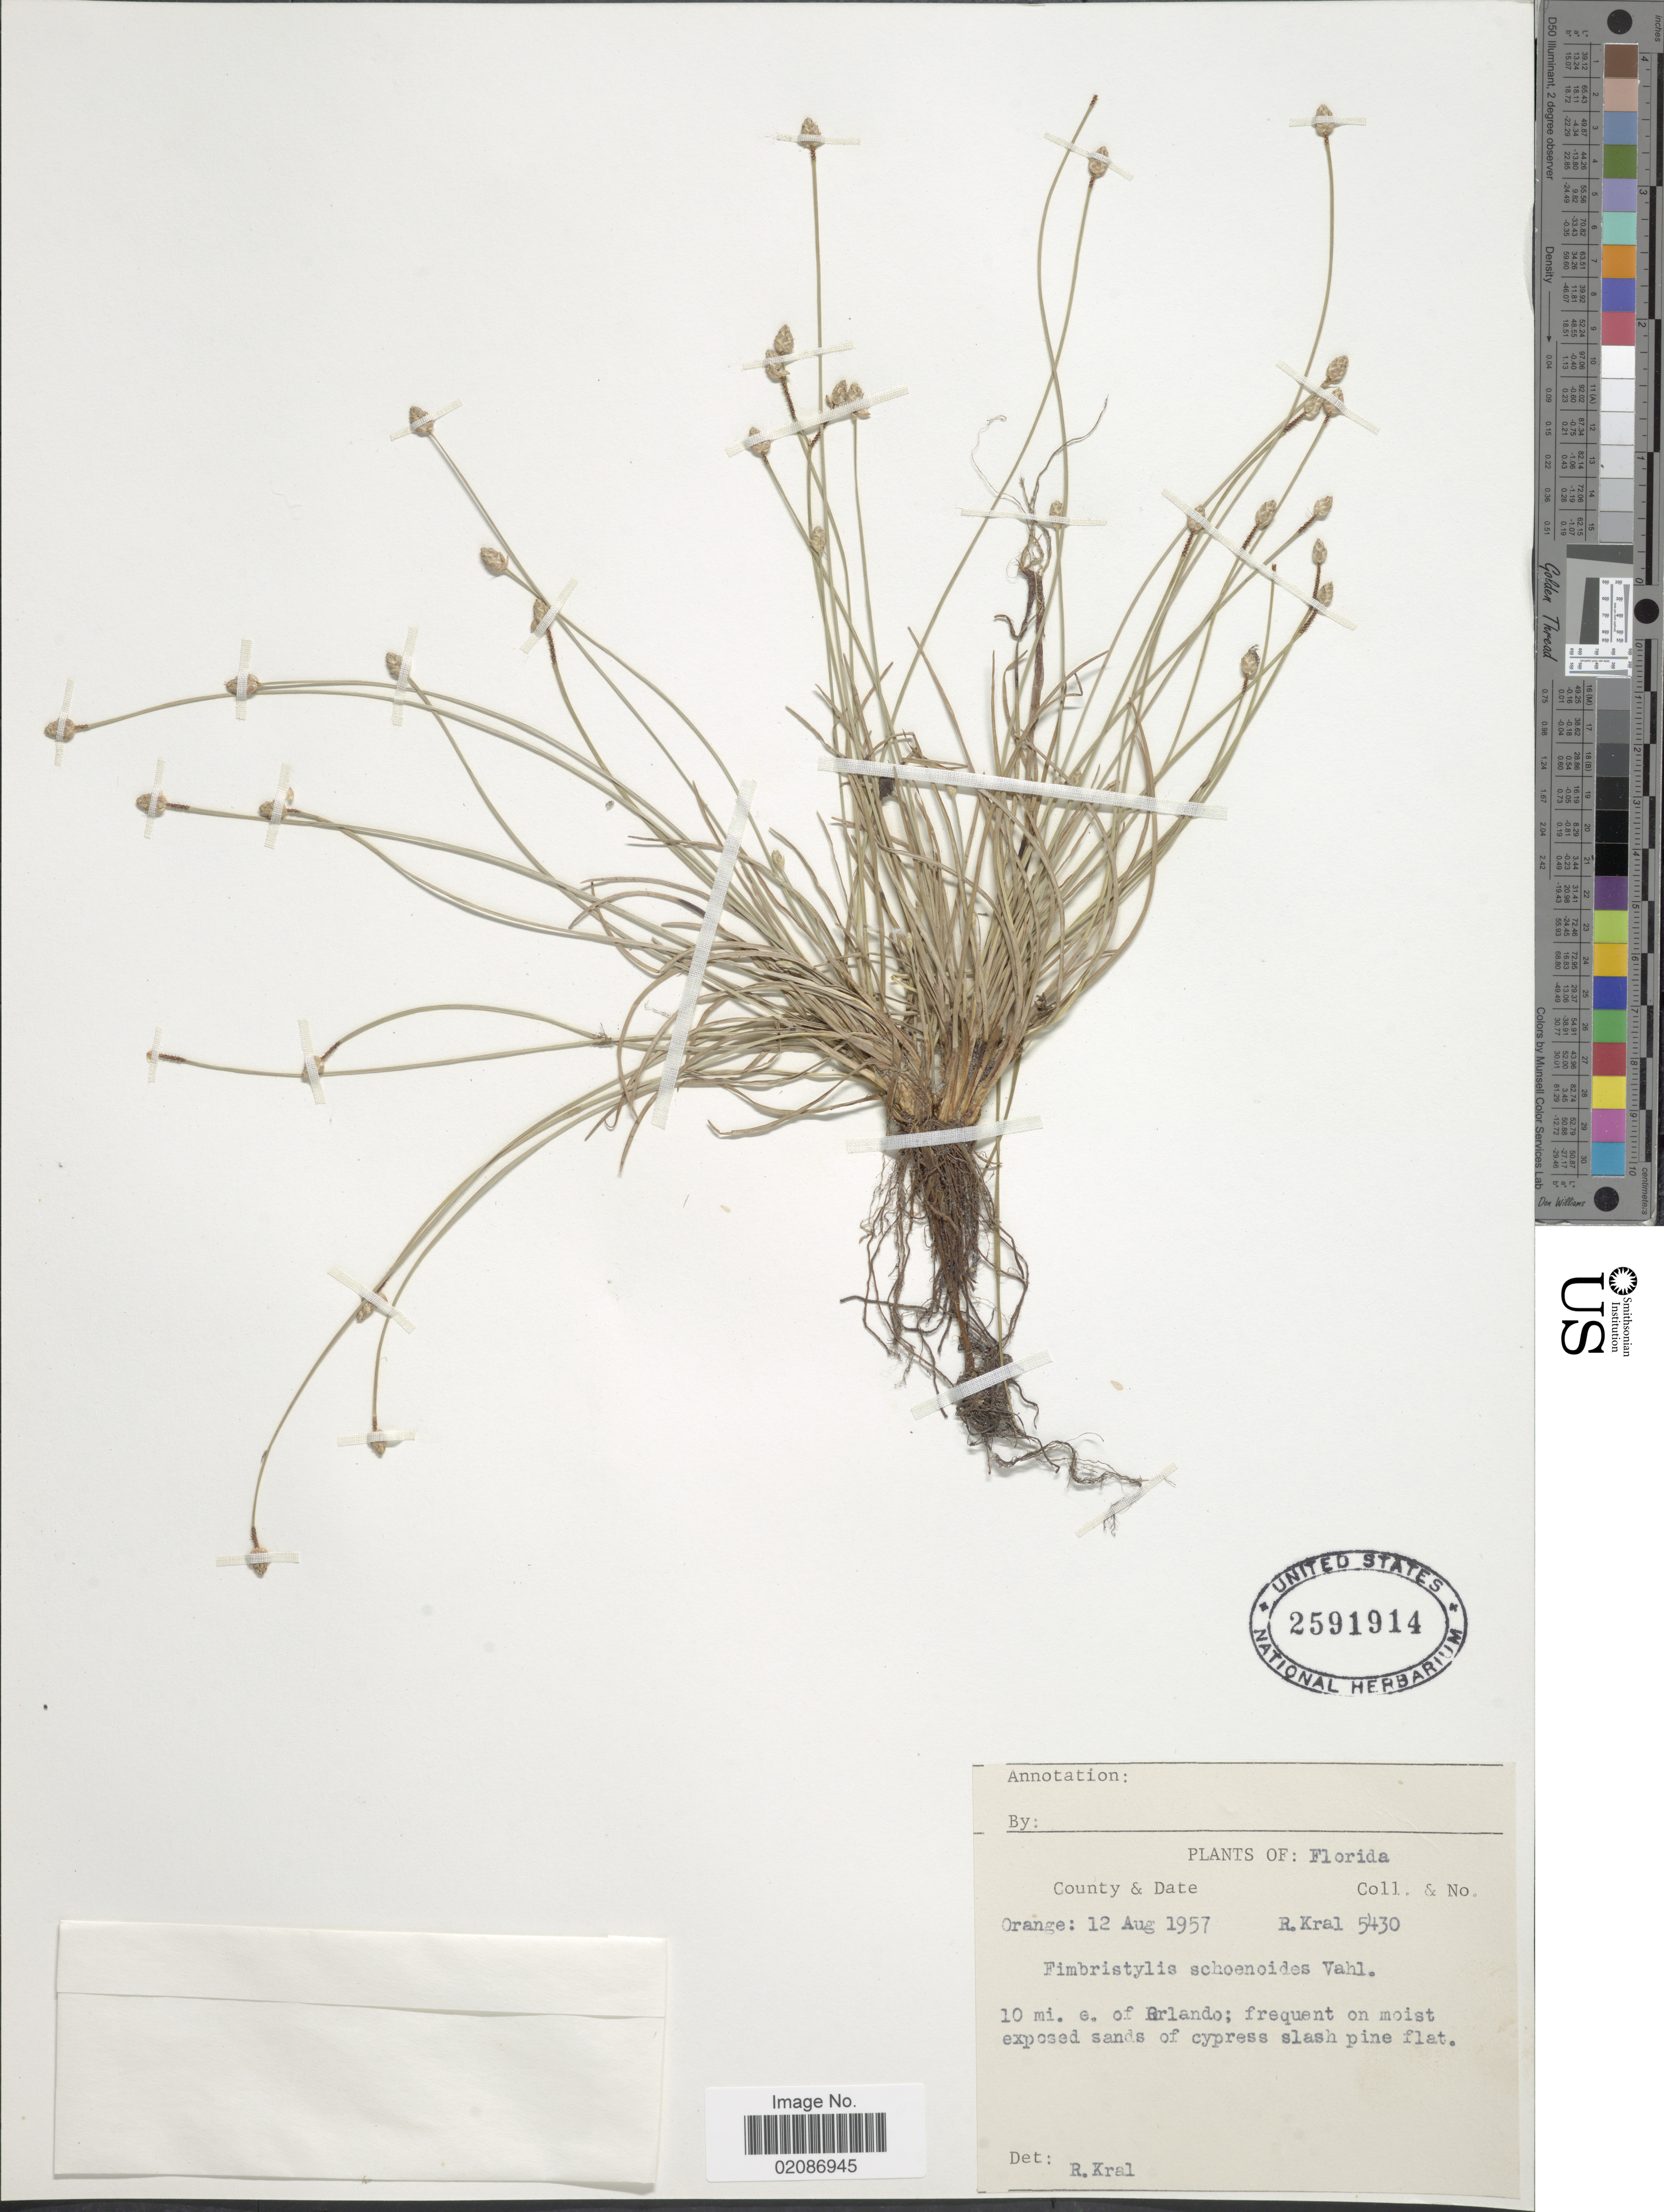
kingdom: Plantae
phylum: Tracheophyta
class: Liliopsida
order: Poales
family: Cyperaceae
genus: Fimbristylis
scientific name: Fimbristylis schoenoides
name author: (Retz.) Vahl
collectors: R. Kral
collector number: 5430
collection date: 1957-08-12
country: United States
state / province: Florida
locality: County: Orange, 10 mi. e. of Orlando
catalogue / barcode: US 2591914